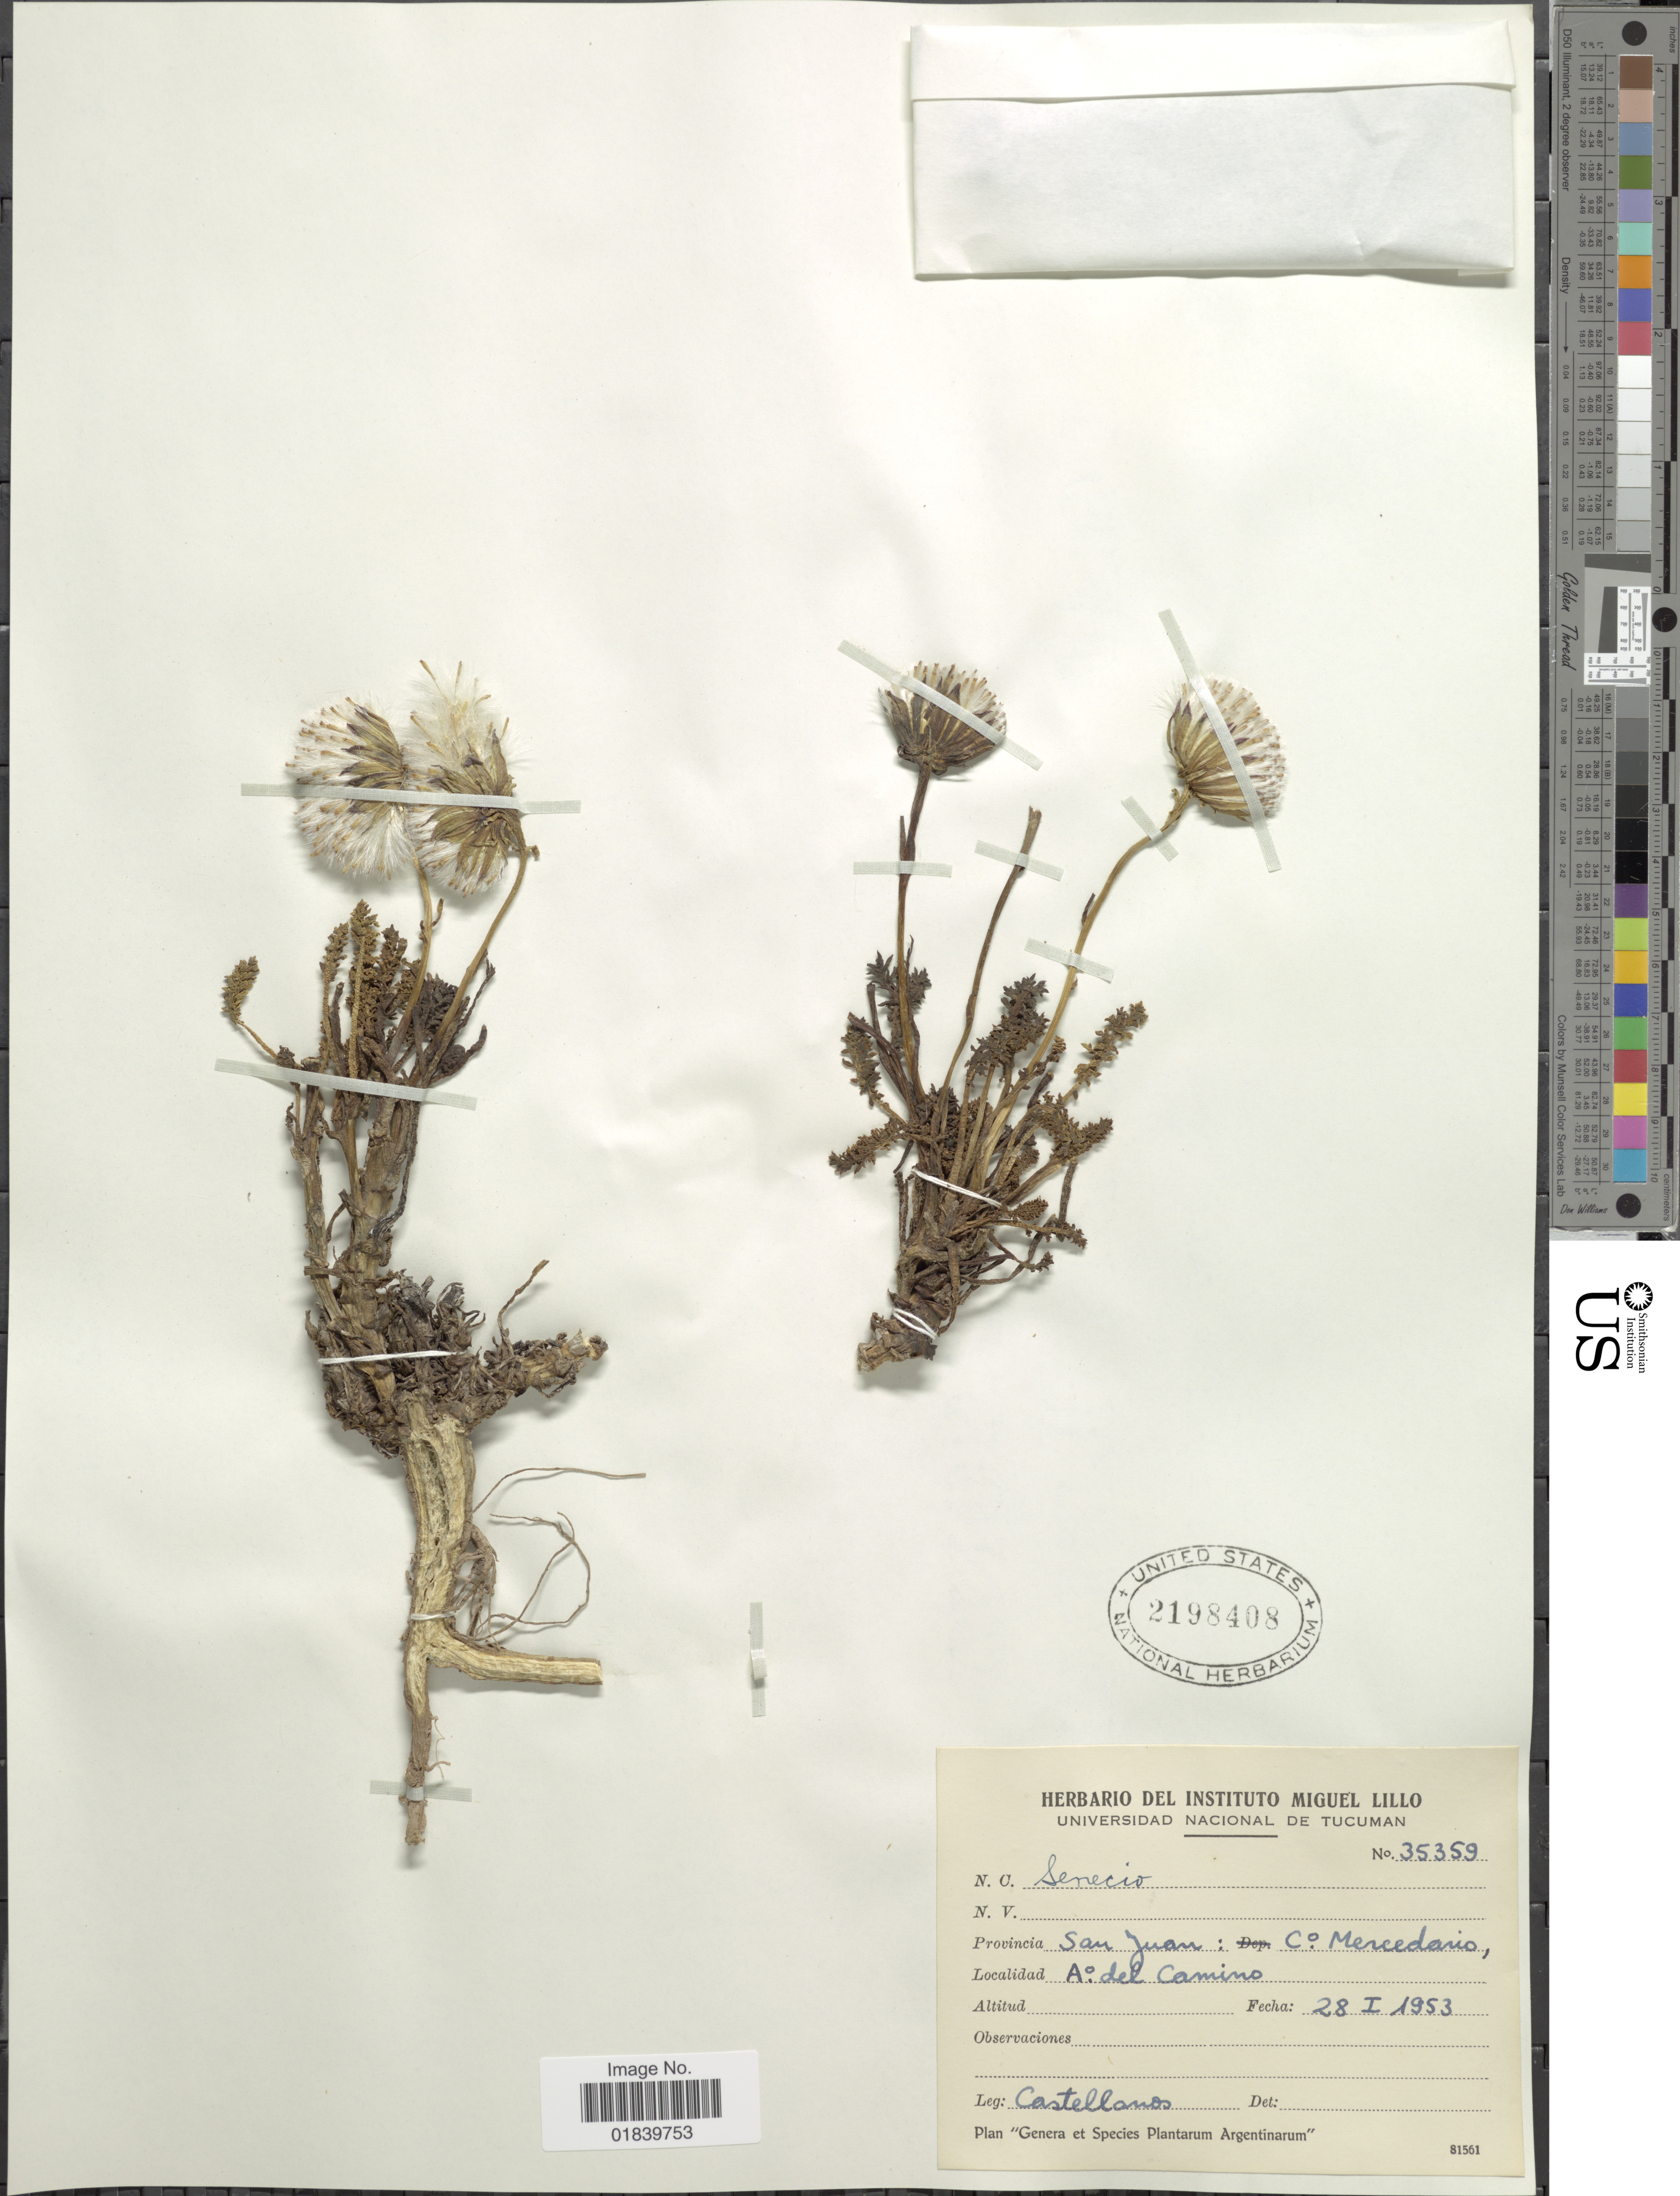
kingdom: Plantae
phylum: Tracheophyta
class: Magnoliopsida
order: Asterales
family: Asteraceae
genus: Senecio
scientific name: Senecio josei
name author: Sklenár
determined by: Salomon, Luciana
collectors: A. Castellanos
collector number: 35359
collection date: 1953-01-28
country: Argentina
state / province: San Juan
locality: Provincia San Juan: Cº Mercedario. Aº del Camino.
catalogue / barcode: US 2198408